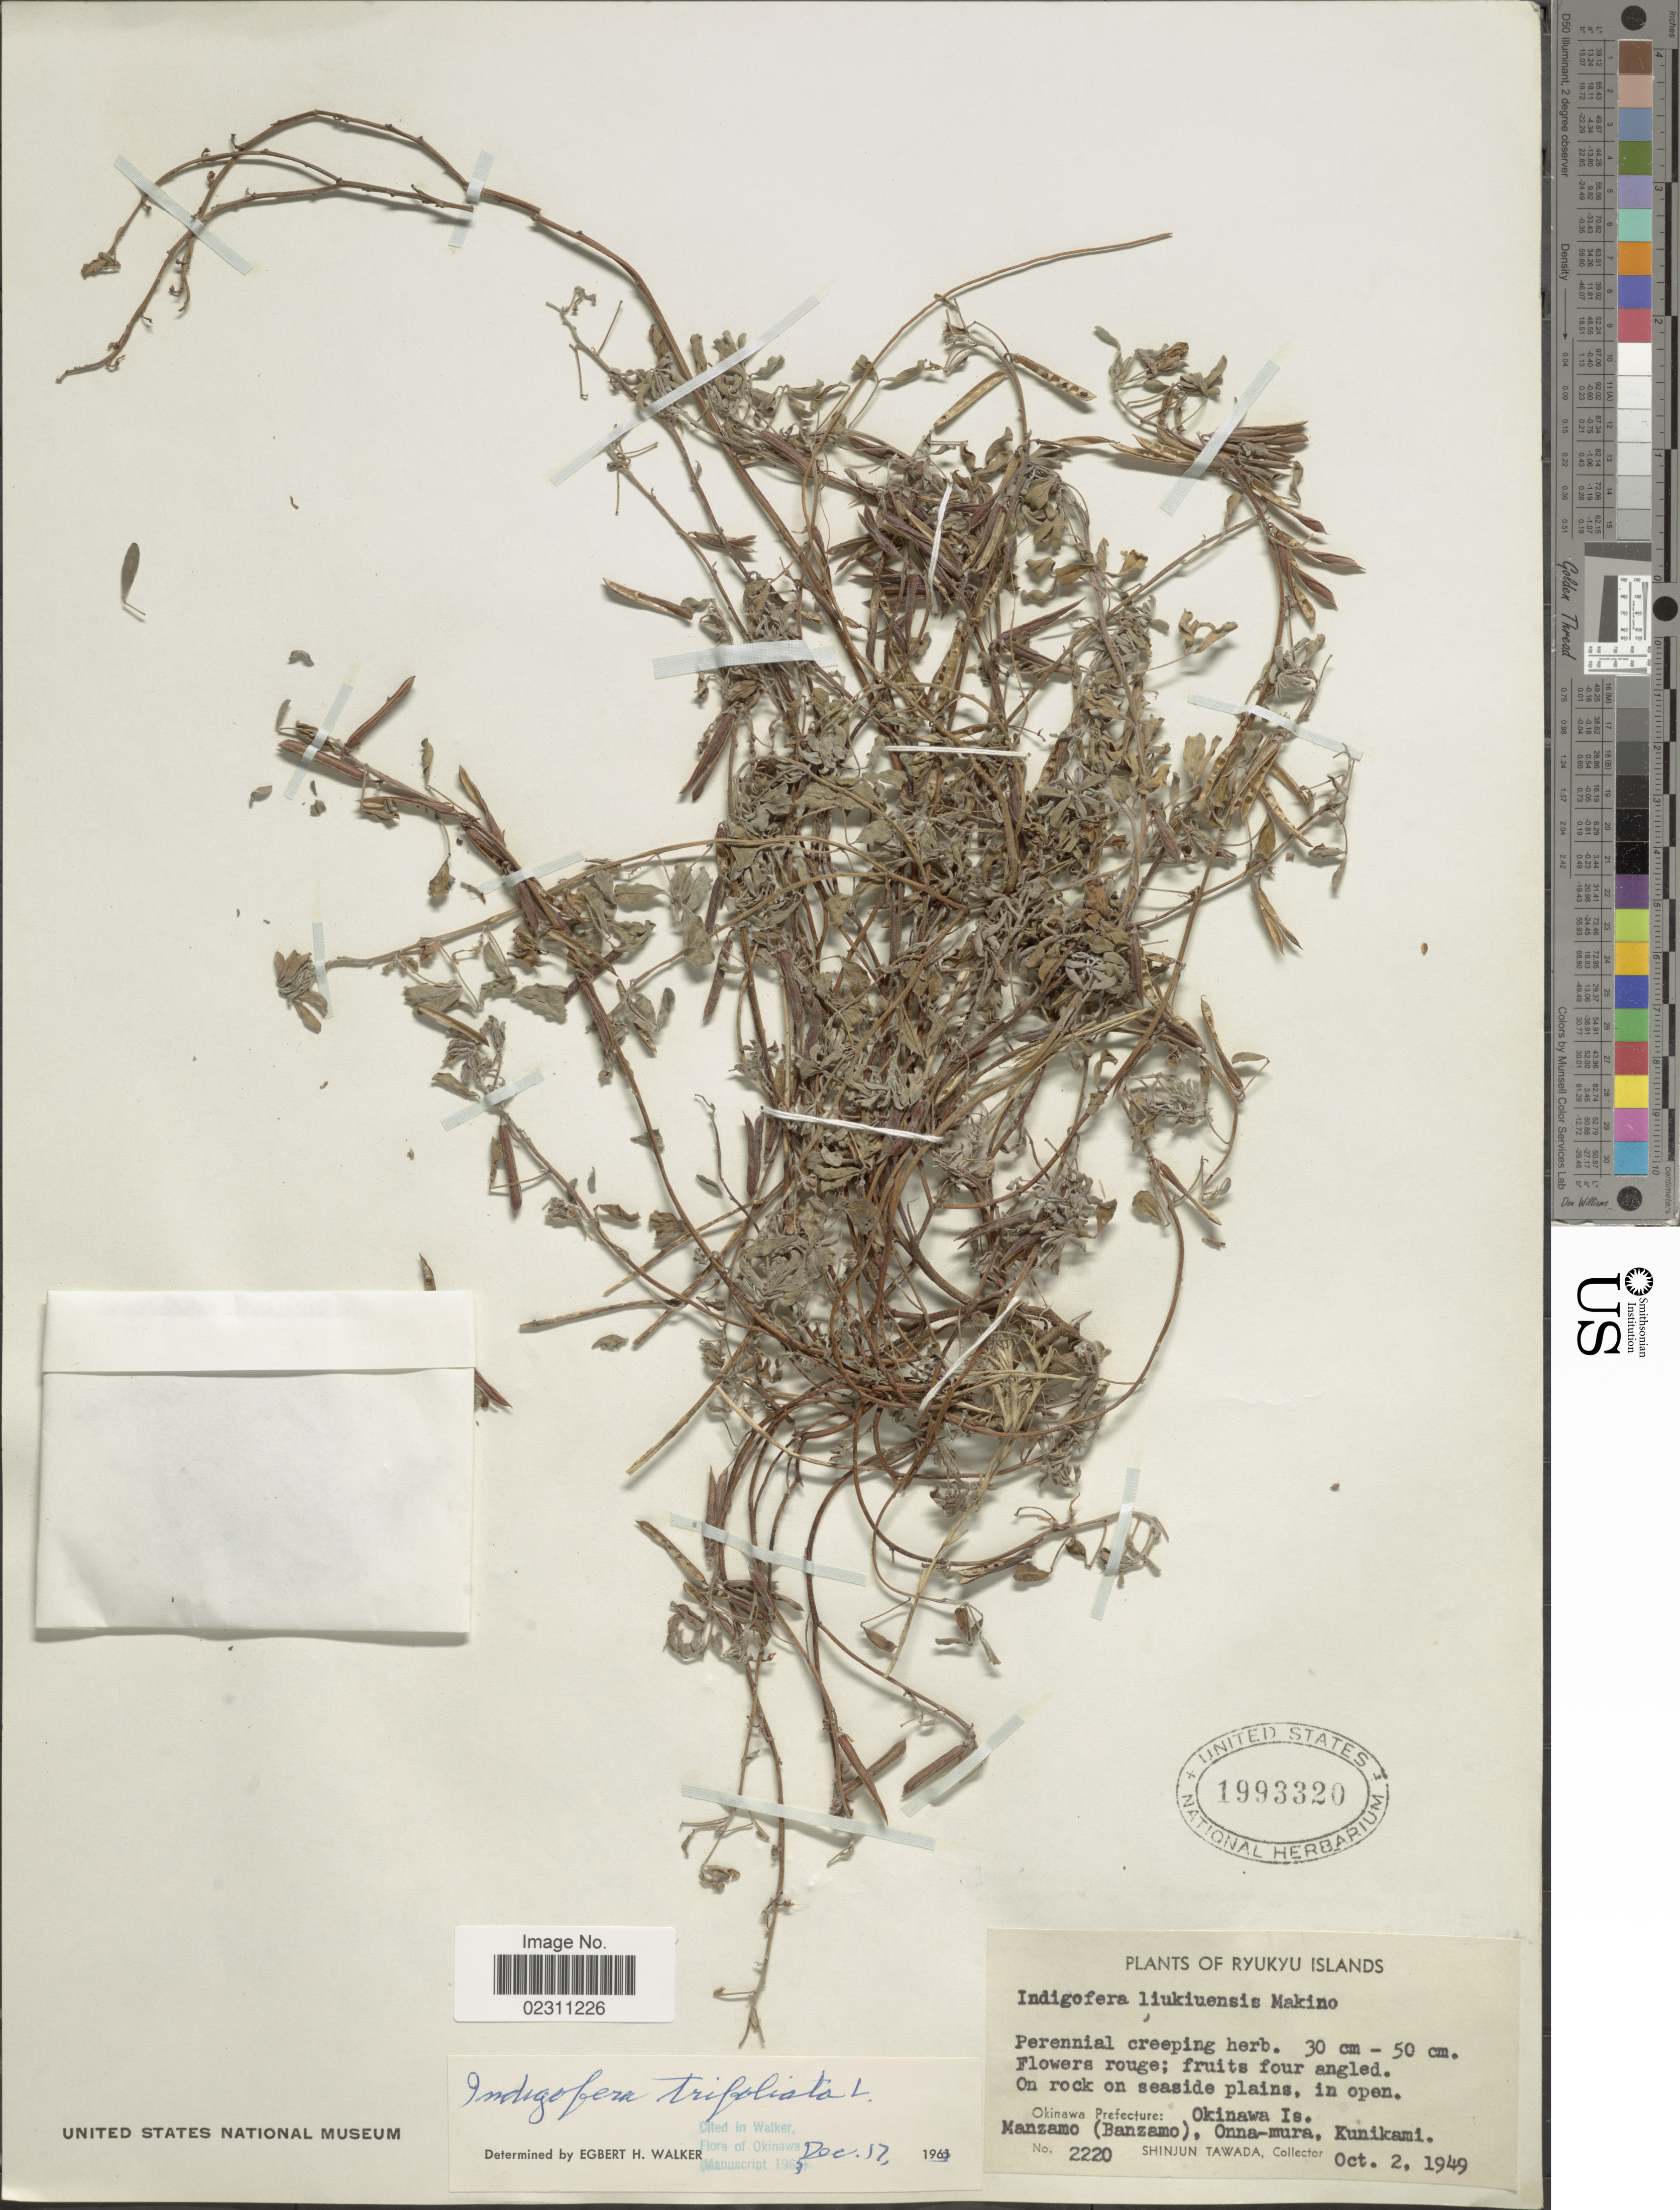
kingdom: Plantae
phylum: Tracheophyta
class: Magnoliopsida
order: Fabales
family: Fabaceae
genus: Indigofera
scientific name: Indigofera trifoliata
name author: L.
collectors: S. Tawada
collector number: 2220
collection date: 1949-10-02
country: Japan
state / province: Okinawa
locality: Ryukyu Islands. Okinawa Prefecture: Okinawa Is. Manzamo (banzamo), Onna-mura, Kunikami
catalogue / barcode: US 1993320